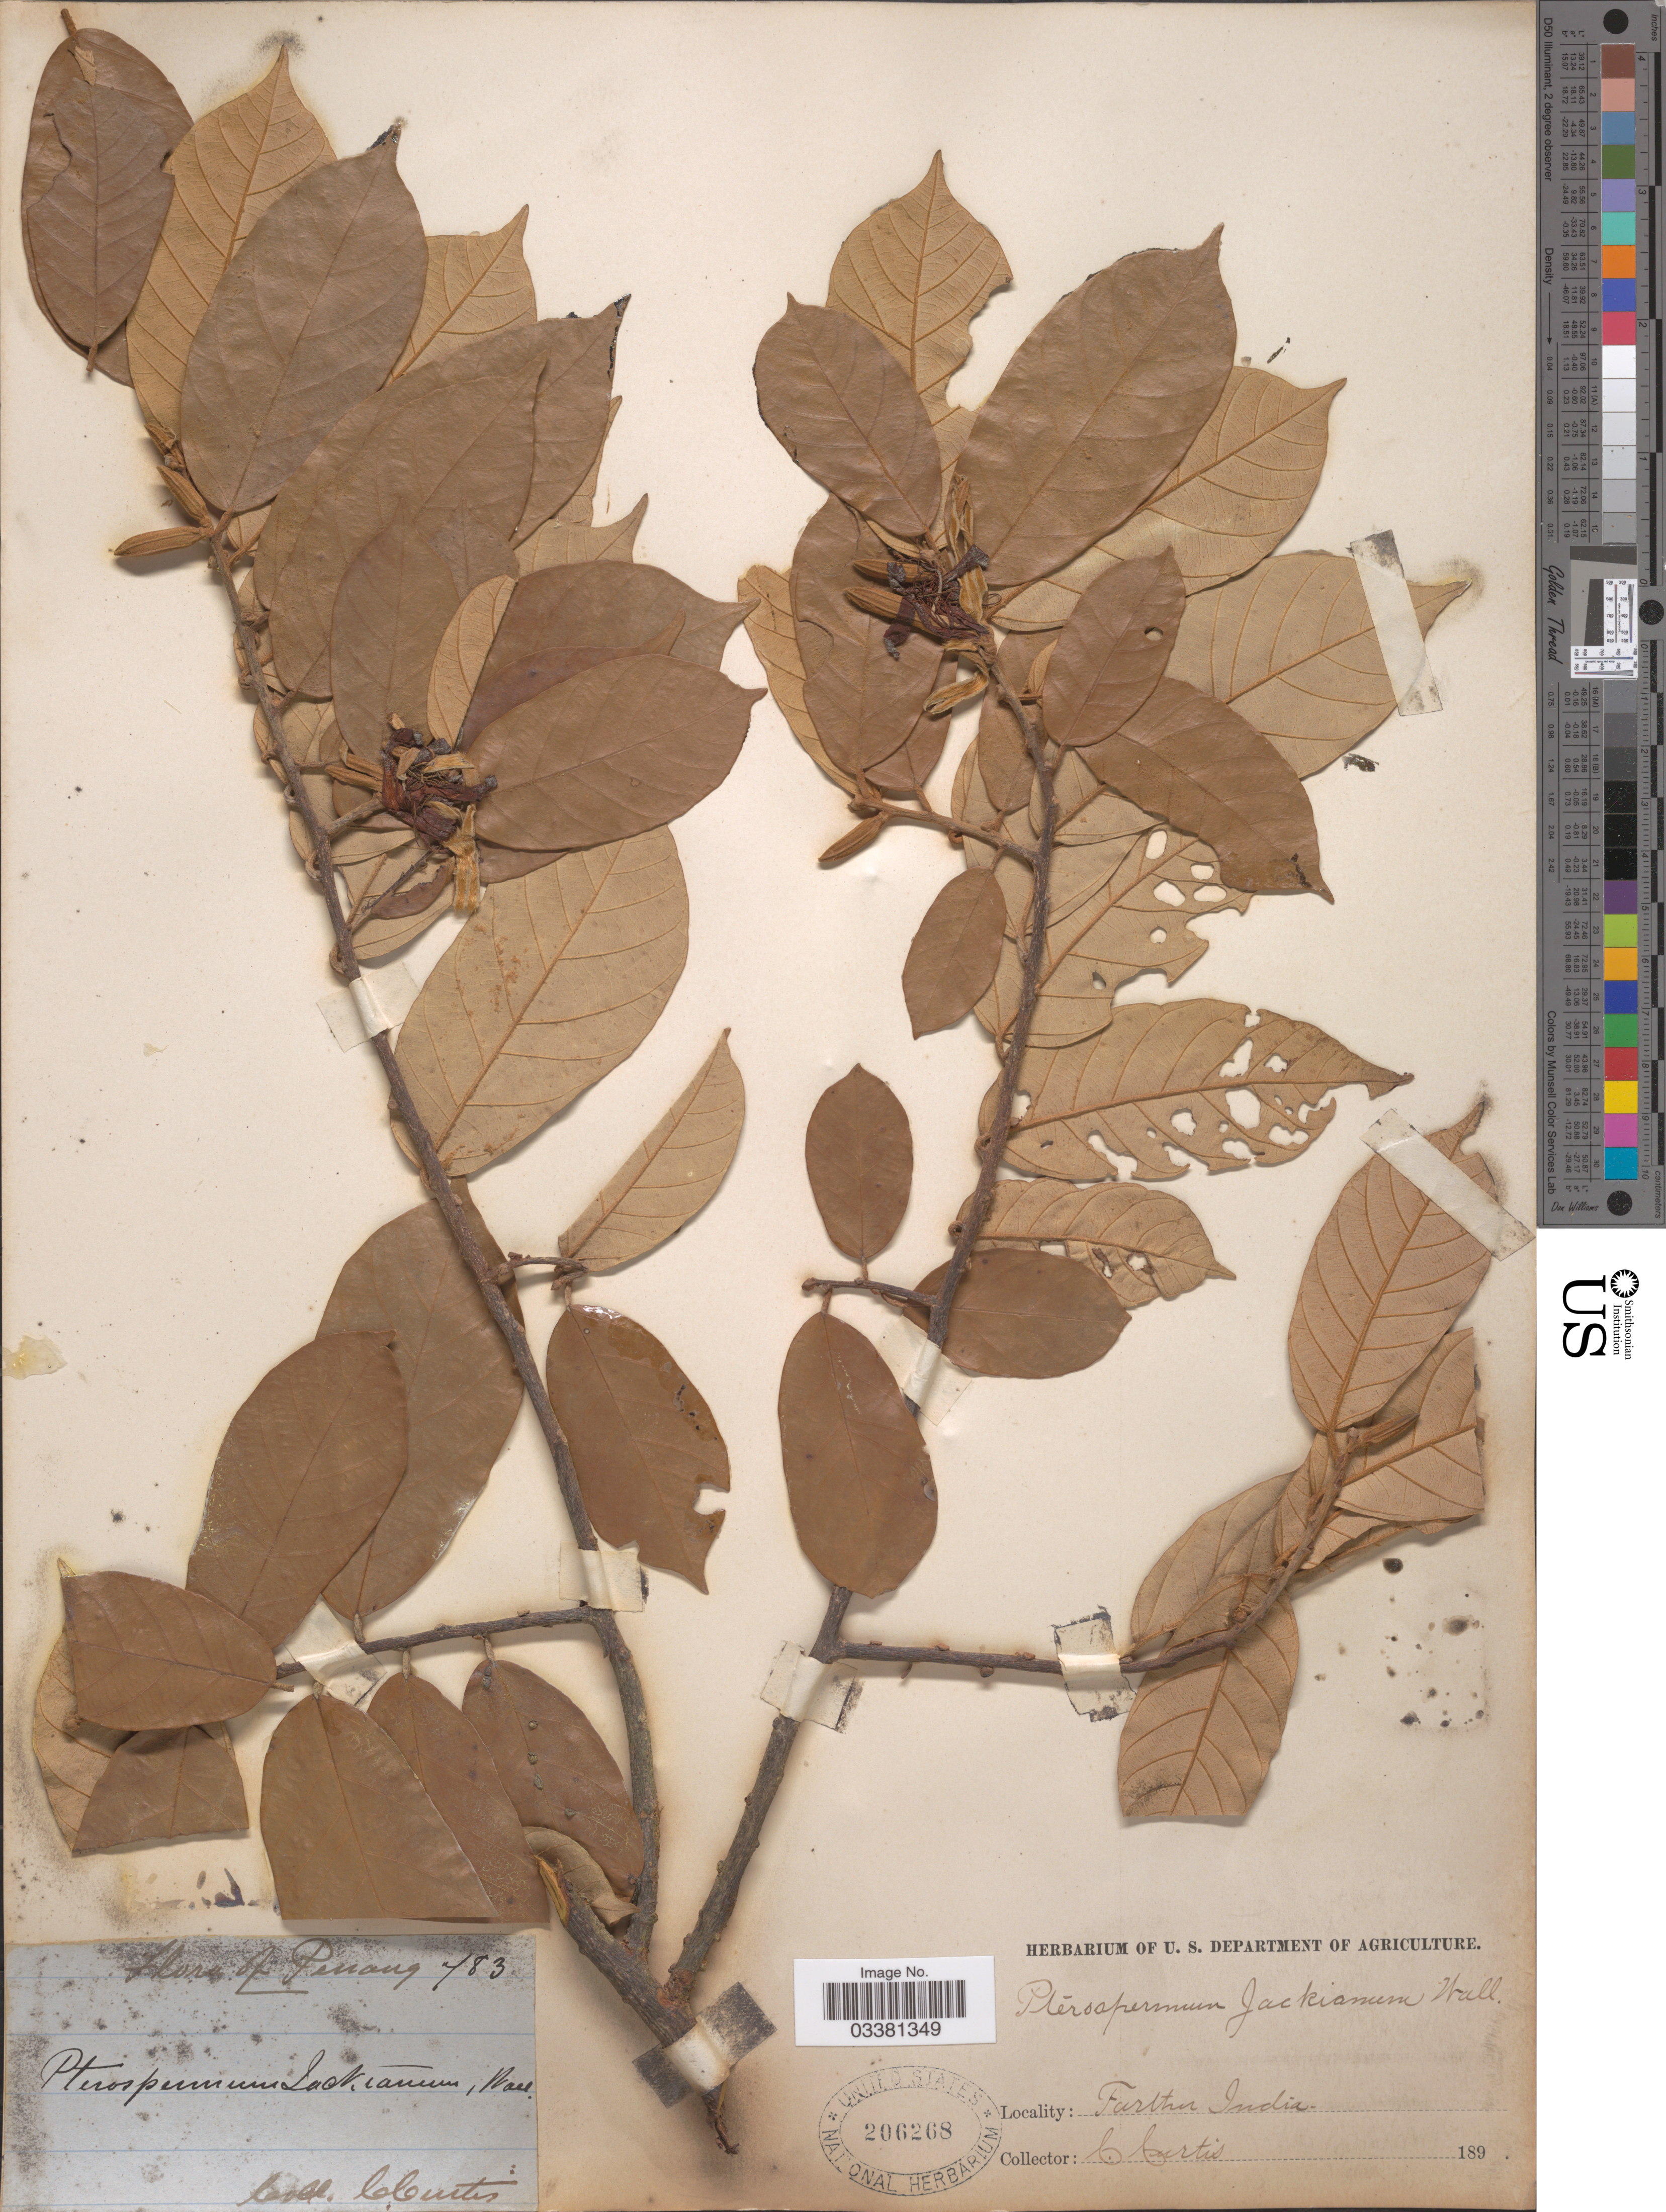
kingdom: Plantae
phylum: Tracheophyta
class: Magnoliopsida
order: Malvales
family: Malvaceae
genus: Pterospermum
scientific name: Pterospermum jackianum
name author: Wall. ex Mast.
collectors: C. Curtis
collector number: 783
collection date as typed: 189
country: Malaysia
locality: Further India. Penang.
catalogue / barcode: US 206268